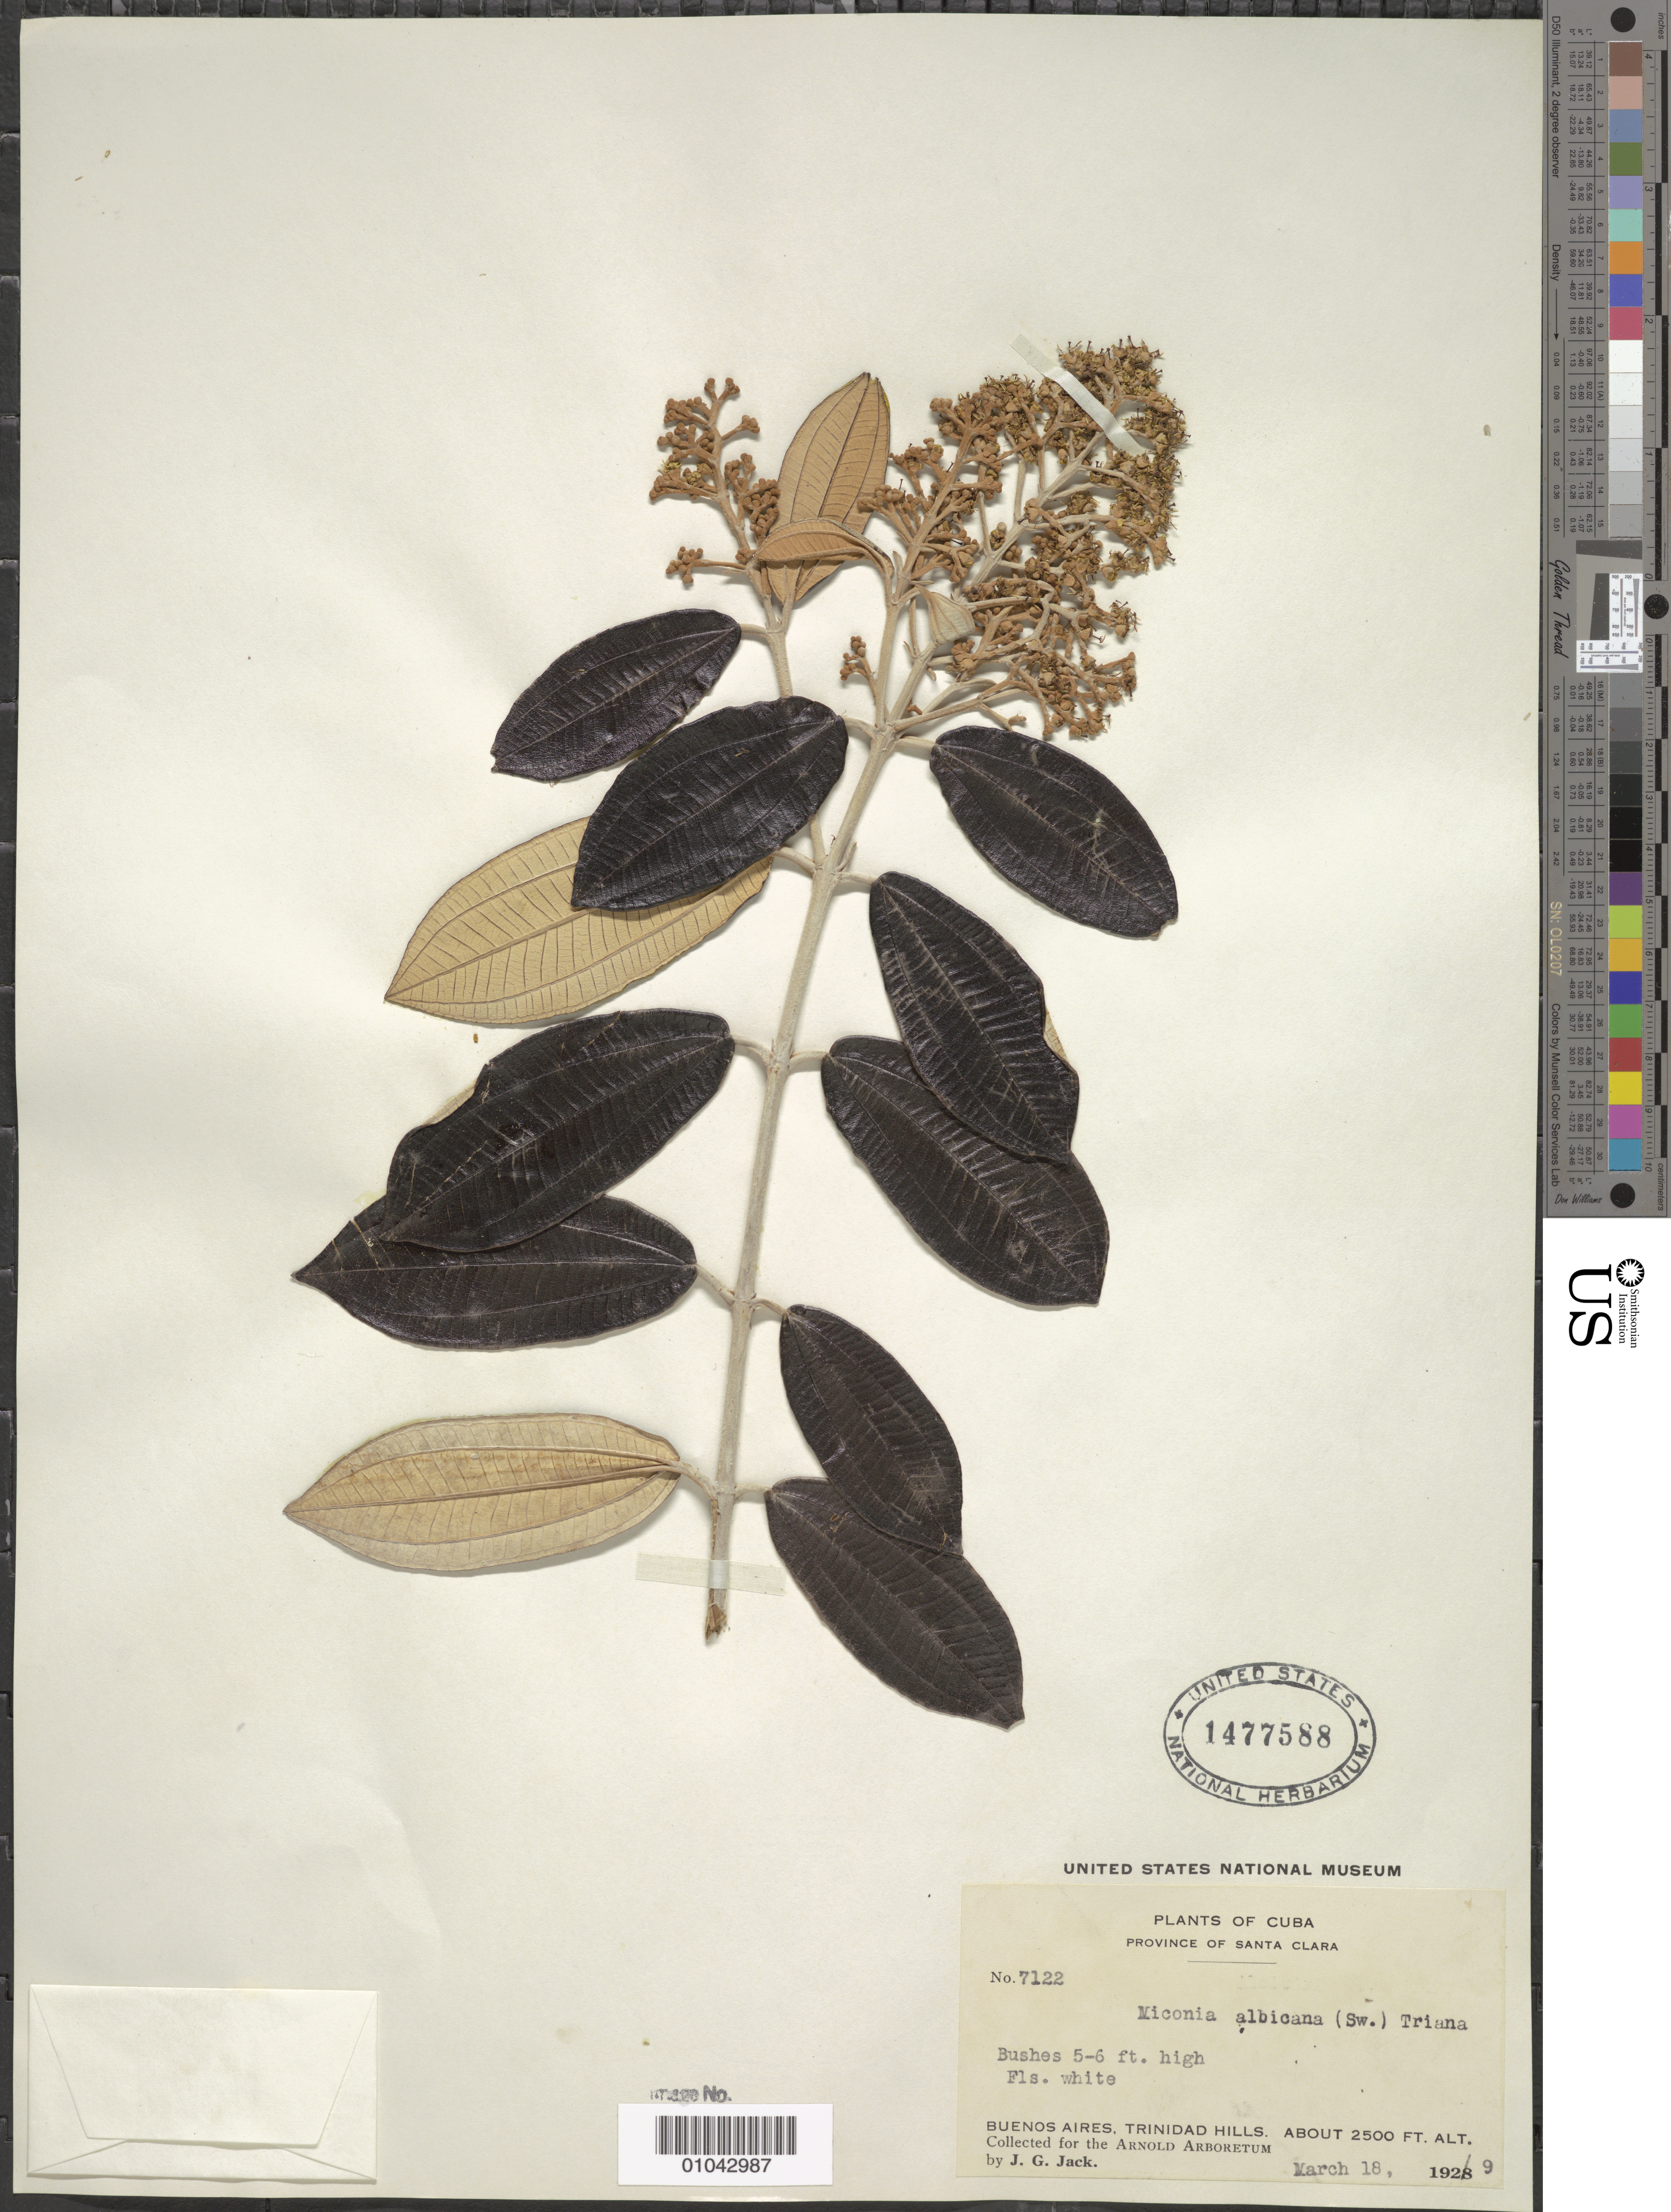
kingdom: Plantae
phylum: Tracheophyta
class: Magnoliopsida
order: Myrtales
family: Melastomataceae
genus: Miconia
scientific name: Miconia albicans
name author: (Sw.) Triana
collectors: J. G. Jack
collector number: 7122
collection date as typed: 18 Mar 1929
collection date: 1929-03-18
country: Cuba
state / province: Santa Clara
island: Cuba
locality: Buenos Aires, Trinidad Hills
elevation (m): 762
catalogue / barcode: US 1477588